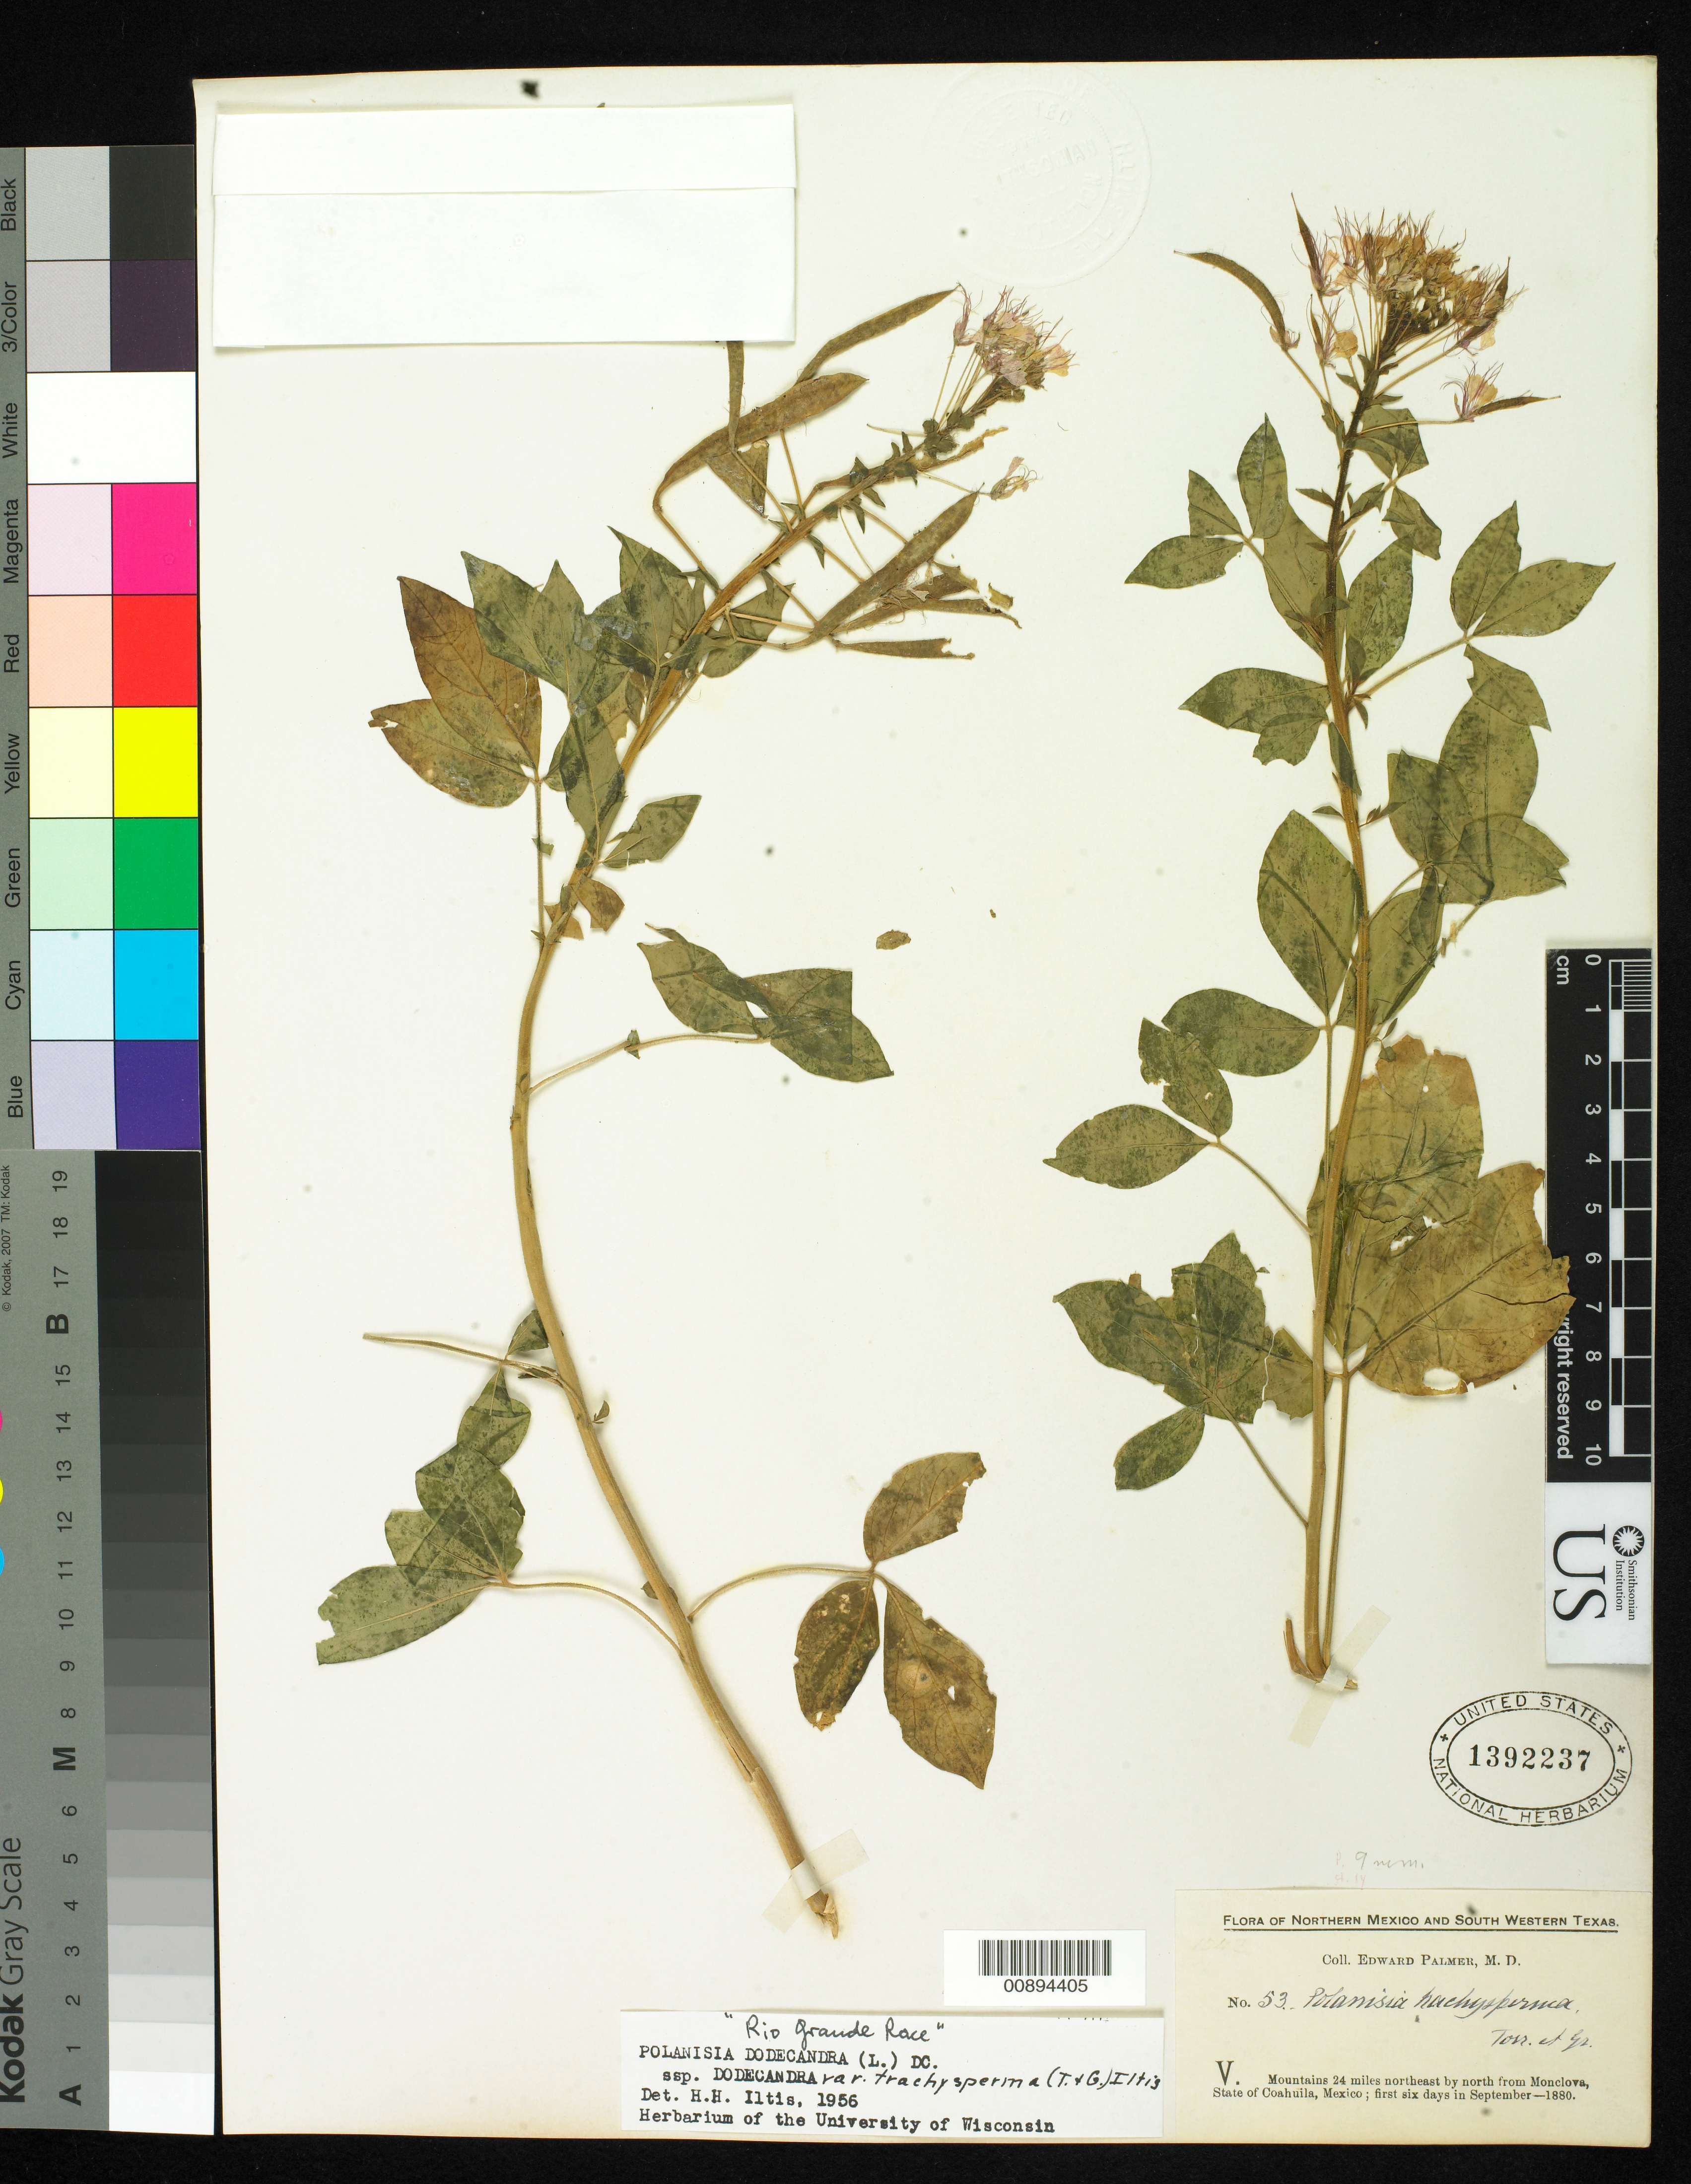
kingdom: Plantae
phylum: Tracheophyta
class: Magnoliopsida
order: Brassicales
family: Cleomaceae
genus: Polanisia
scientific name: Polanisia trachysperma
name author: Torr. & A. Gray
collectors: E. Palmer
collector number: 53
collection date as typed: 01 Sep 1880 to 06 Sep 1880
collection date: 1880-09-01/1880-09-06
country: Mexico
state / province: Coahuila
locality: V. 24 miles northeast by north from Monclova, Coahuila.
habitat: Mountains.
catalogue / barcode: US 1392237